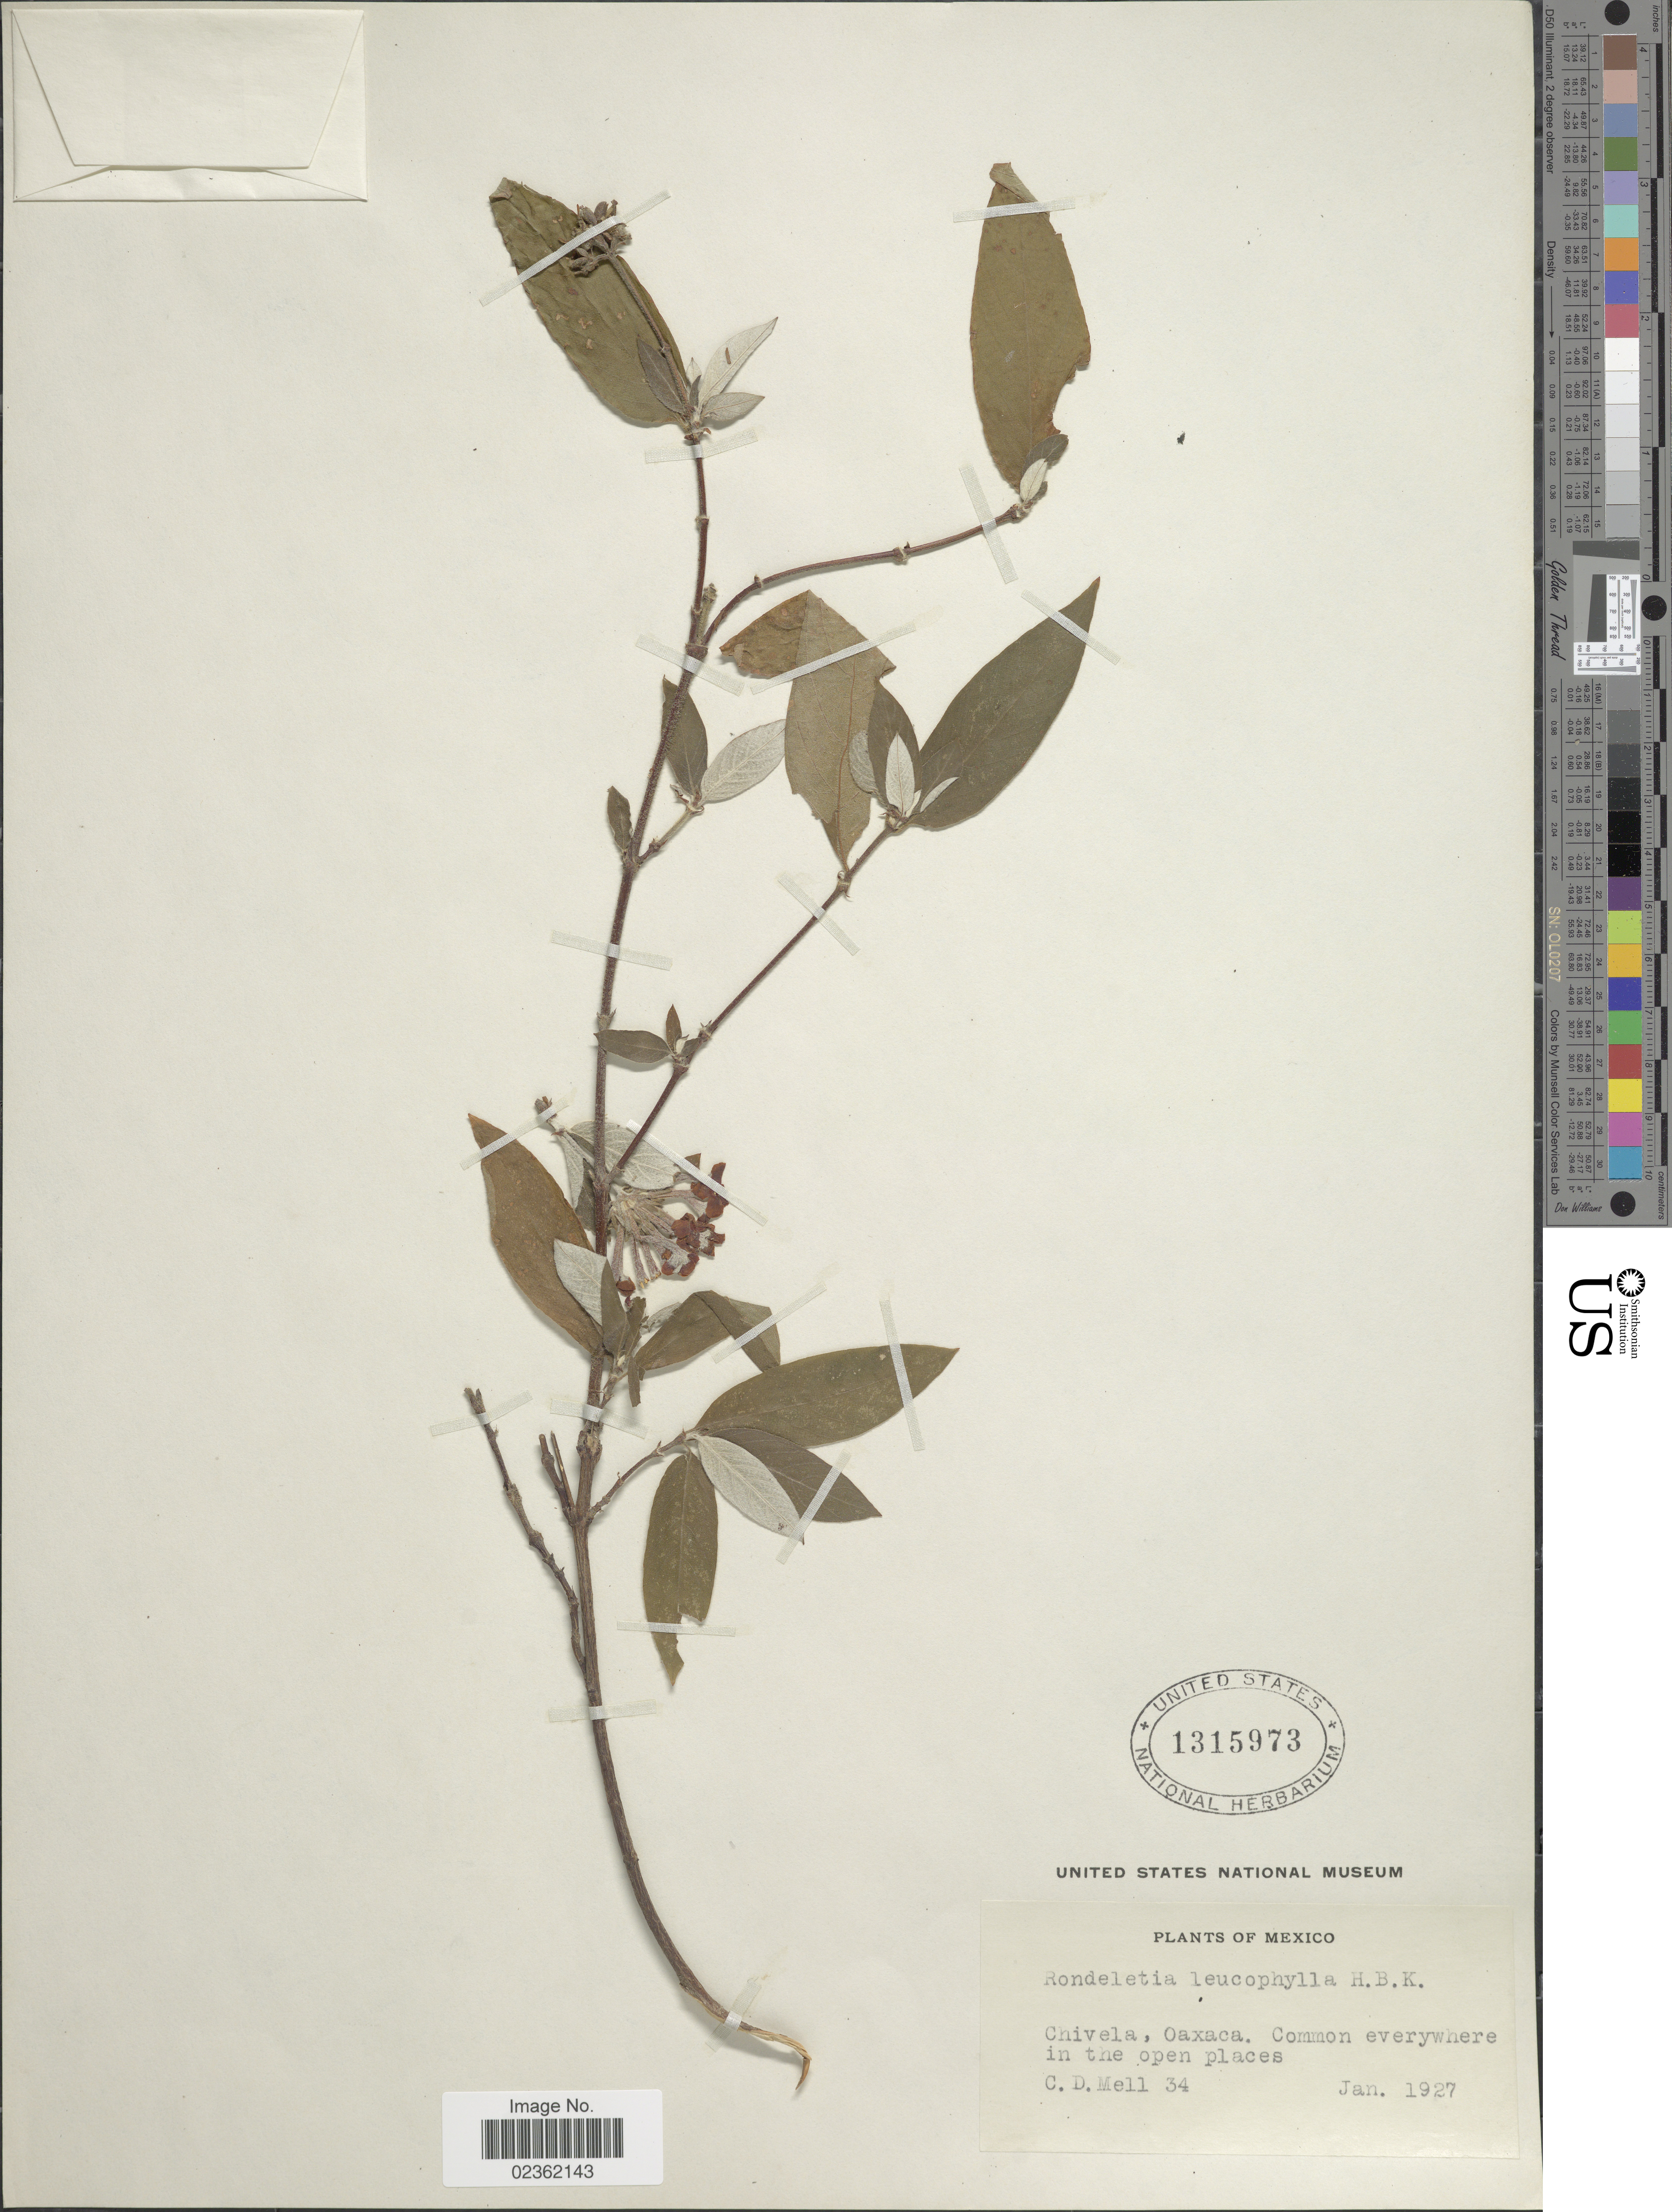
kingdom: Plantae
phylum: Tracheophyta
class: Magnoliopsida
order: Gentianales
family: Rubiaceae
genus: Rondeletia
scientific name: Rondeletia leucophylla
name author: Kunth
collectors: C. D. Mell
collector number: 34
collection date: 1927-01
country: Mexico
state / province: Oaxaca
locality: Chivela, Oaxaca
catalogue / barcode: US 1315973